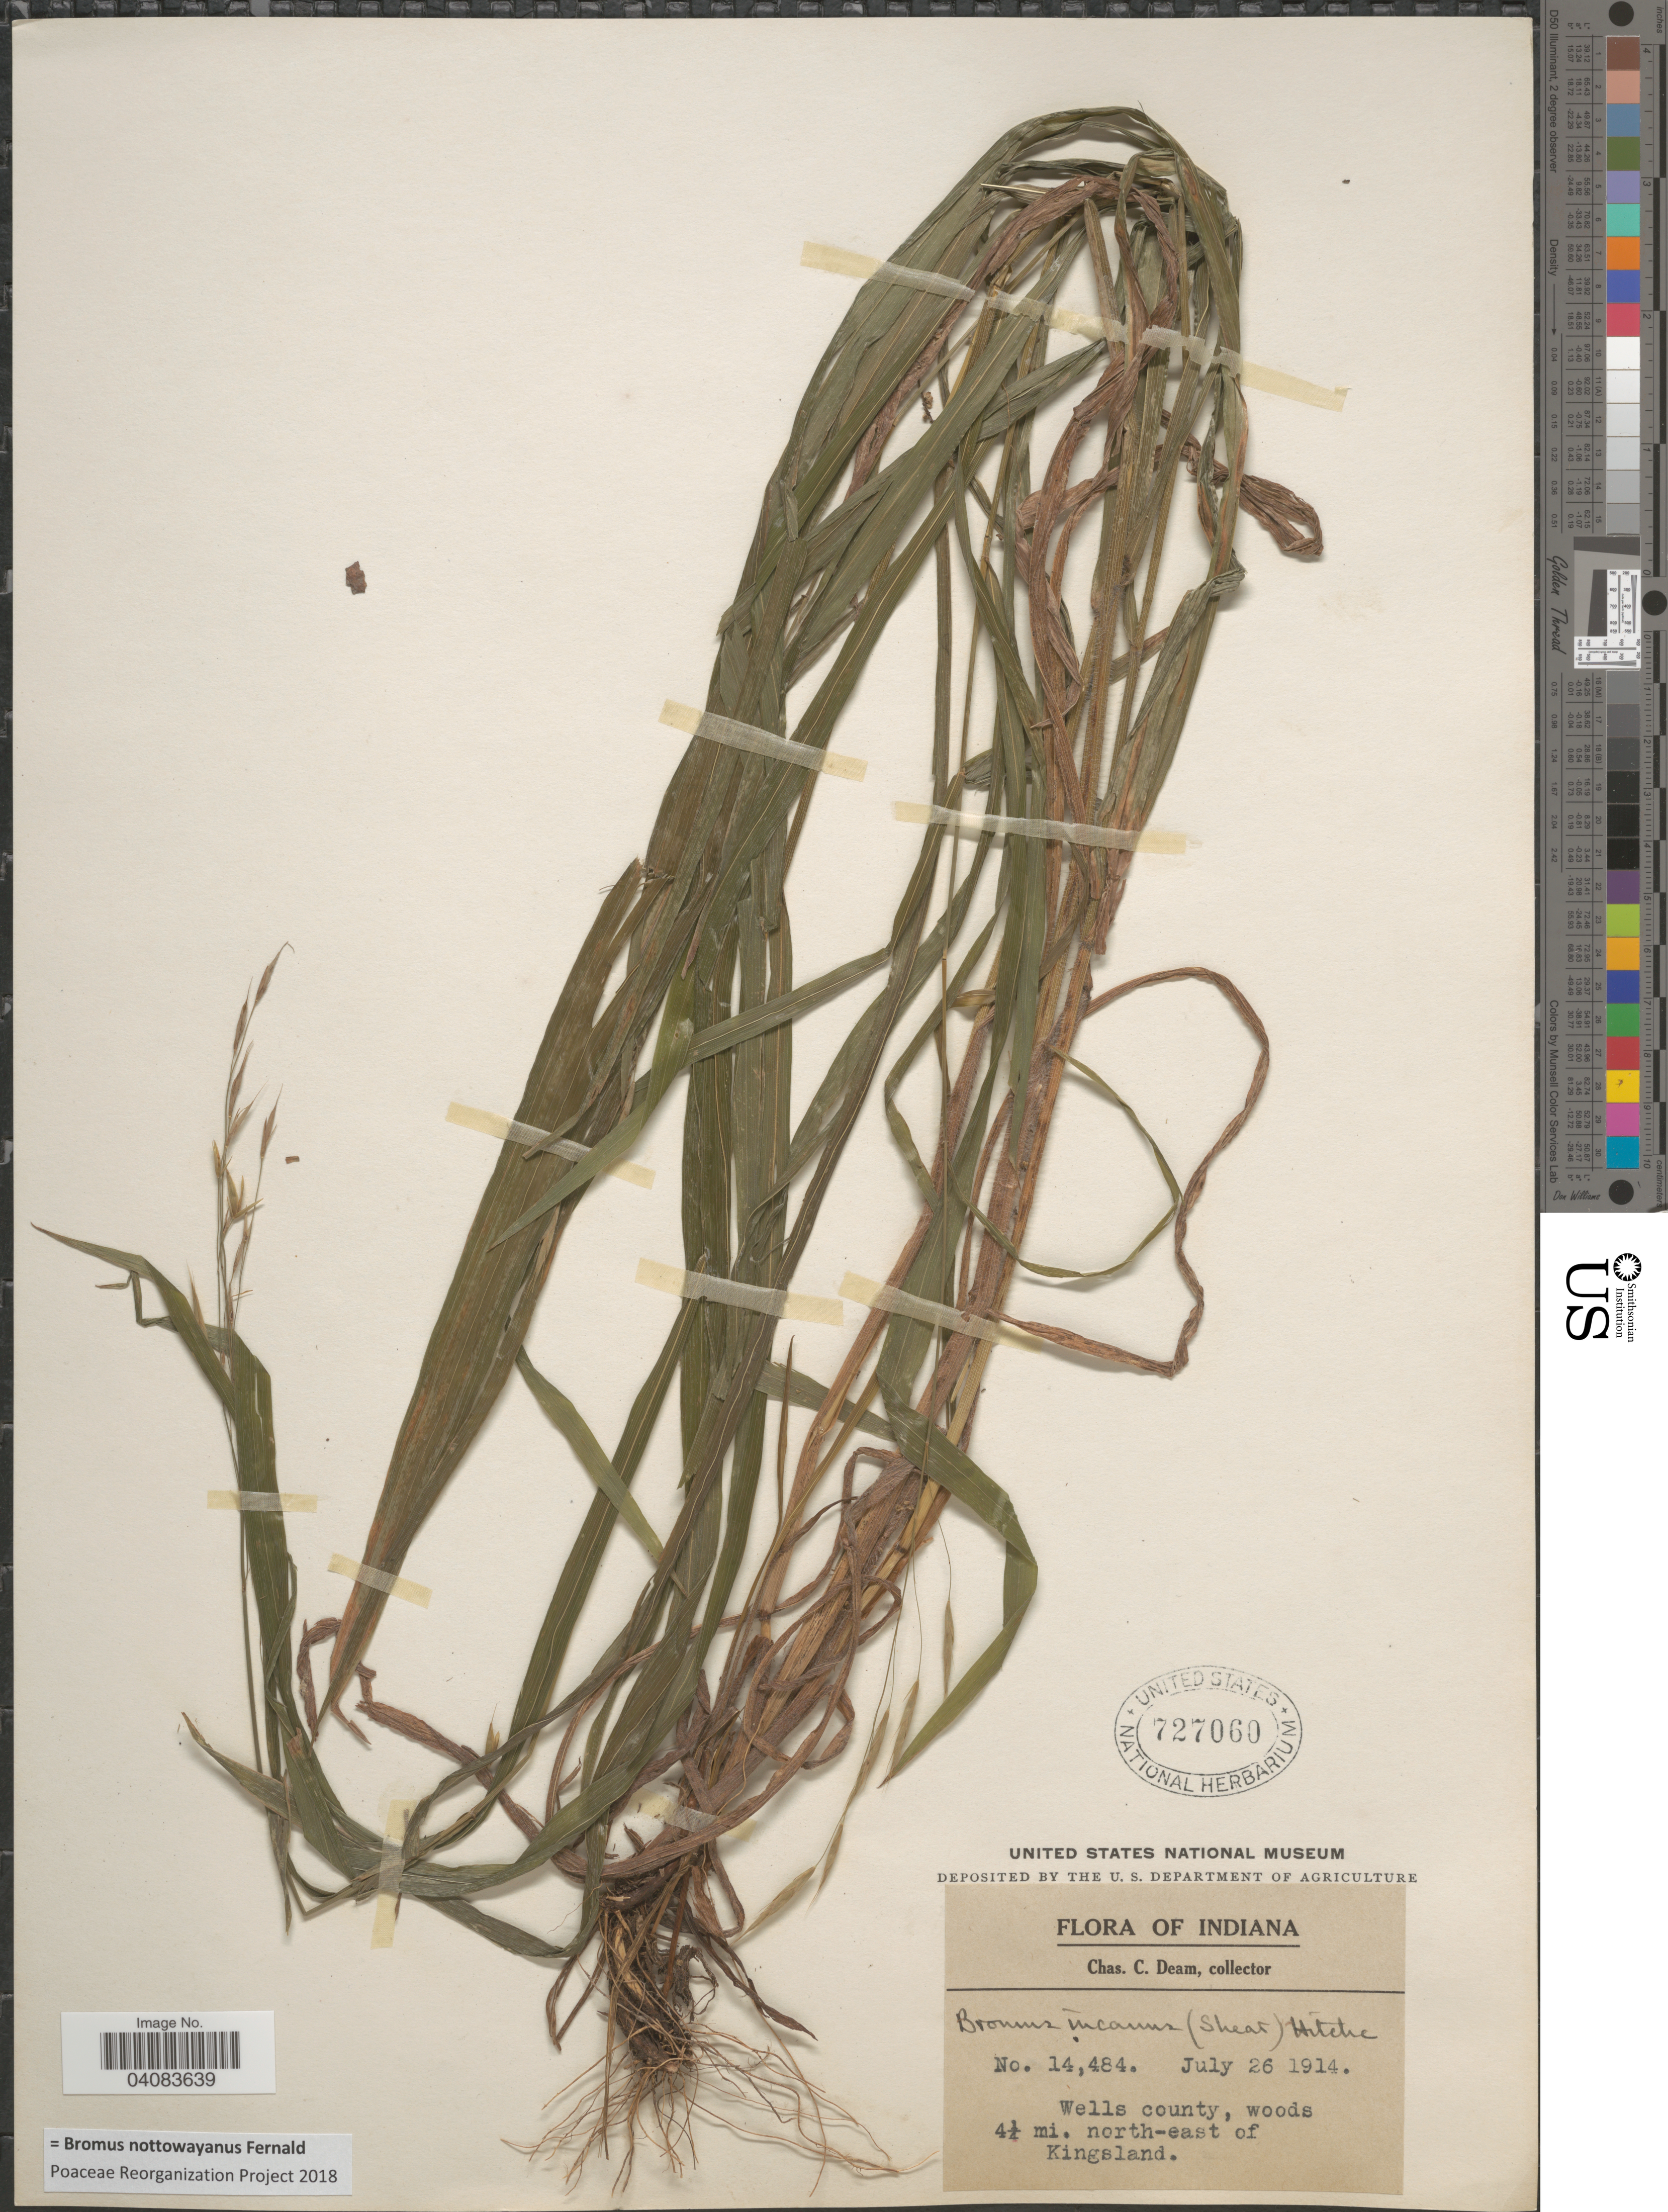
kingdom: Plantae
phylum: Tracheophyta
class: Liliopsida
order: Poales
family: Poaceae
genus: Bromus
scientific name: Bromus nottawayanus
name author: Fernald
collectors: C. C. Deam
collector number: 14484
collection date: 1914-07-26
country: United States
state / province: Indiana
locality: Wells county, woods 4¼ mi. north-east of Kingsland.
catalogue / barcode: US 727060